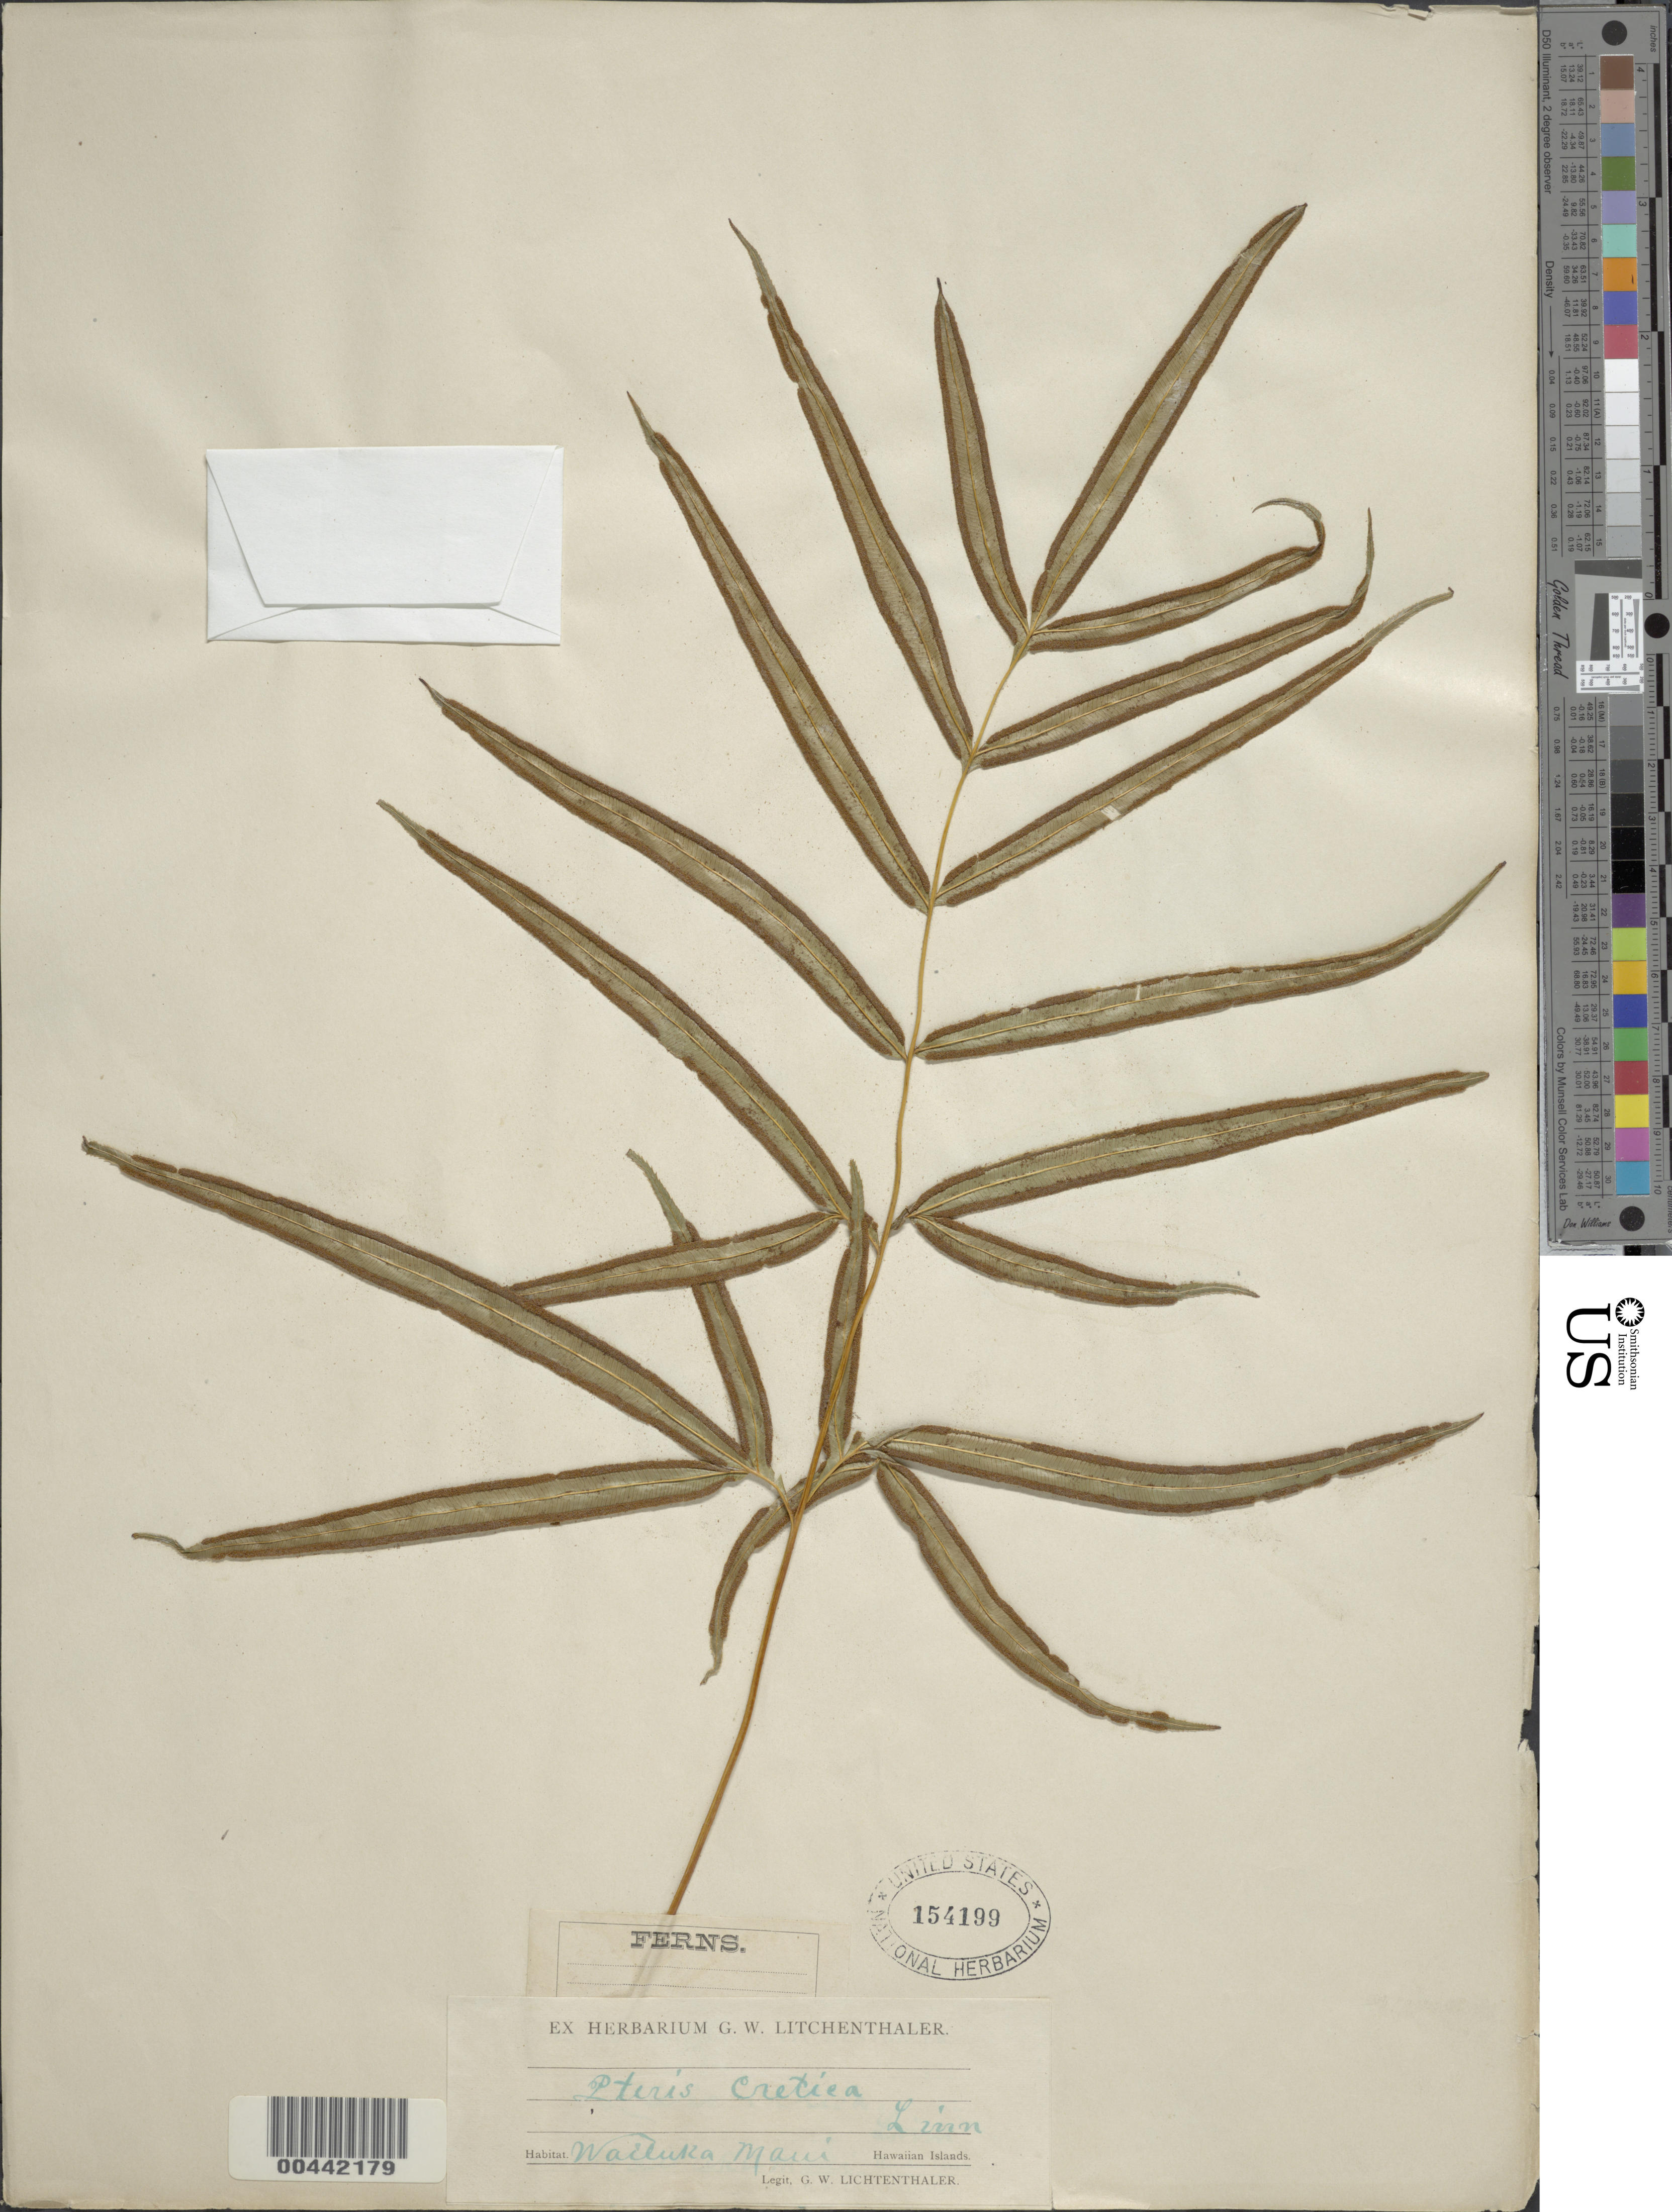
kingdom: Plantae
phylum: Tracheophyta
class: Polypodiopsida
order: Polypodiales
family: Pteridaceae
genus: Pteris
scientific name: Pteris cretica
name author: L.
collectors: G. Lichtenthaler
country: United States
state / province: Hawaii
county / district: Maui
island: Maui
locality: Wailuka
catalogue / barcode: US 154199